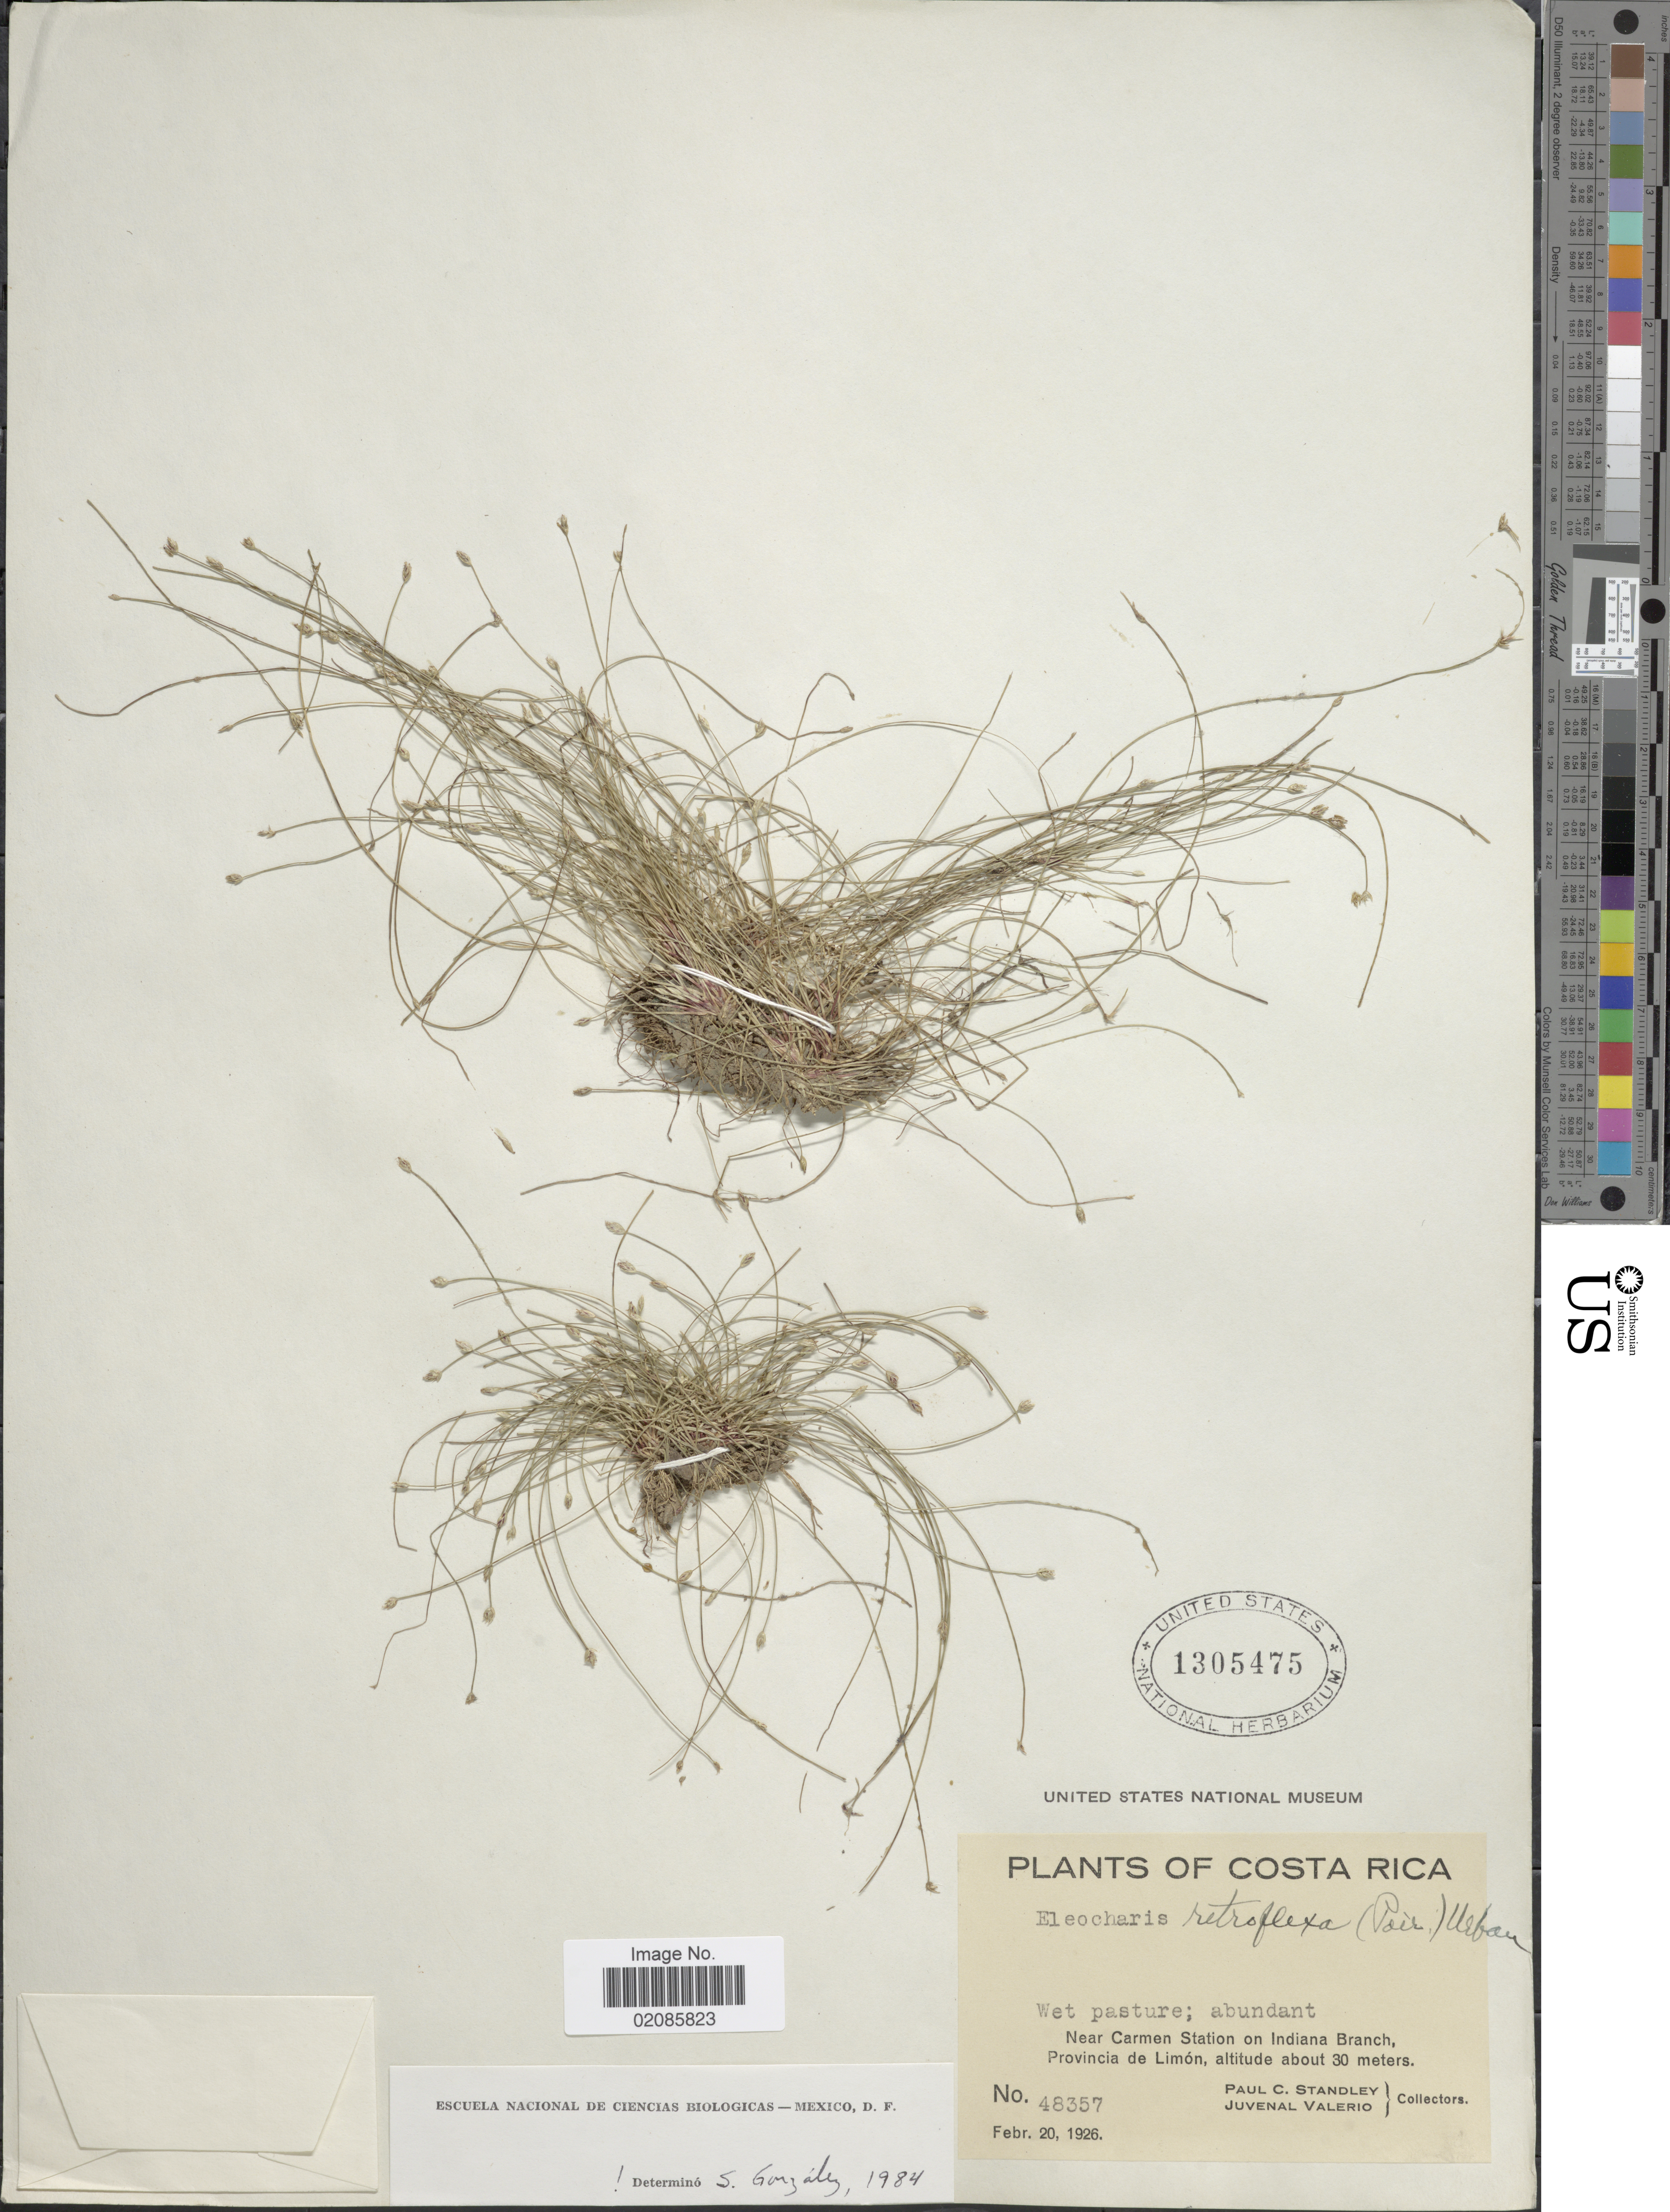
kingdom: Plantae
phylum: Tracheophyta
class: Liliopsida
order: Poales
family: Cyperaceae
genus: Eleocharis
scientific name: Eleocharis retroflexa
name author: (Poir.) Urb.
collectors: P. C. Standley & J. Valerio R.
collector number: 48357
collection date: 1926-02-20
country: Costa Rica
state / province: Limón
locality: Near Carmen Station on Indiana Branch, Provincia de Limón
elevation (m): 30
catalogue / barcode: US 1305475